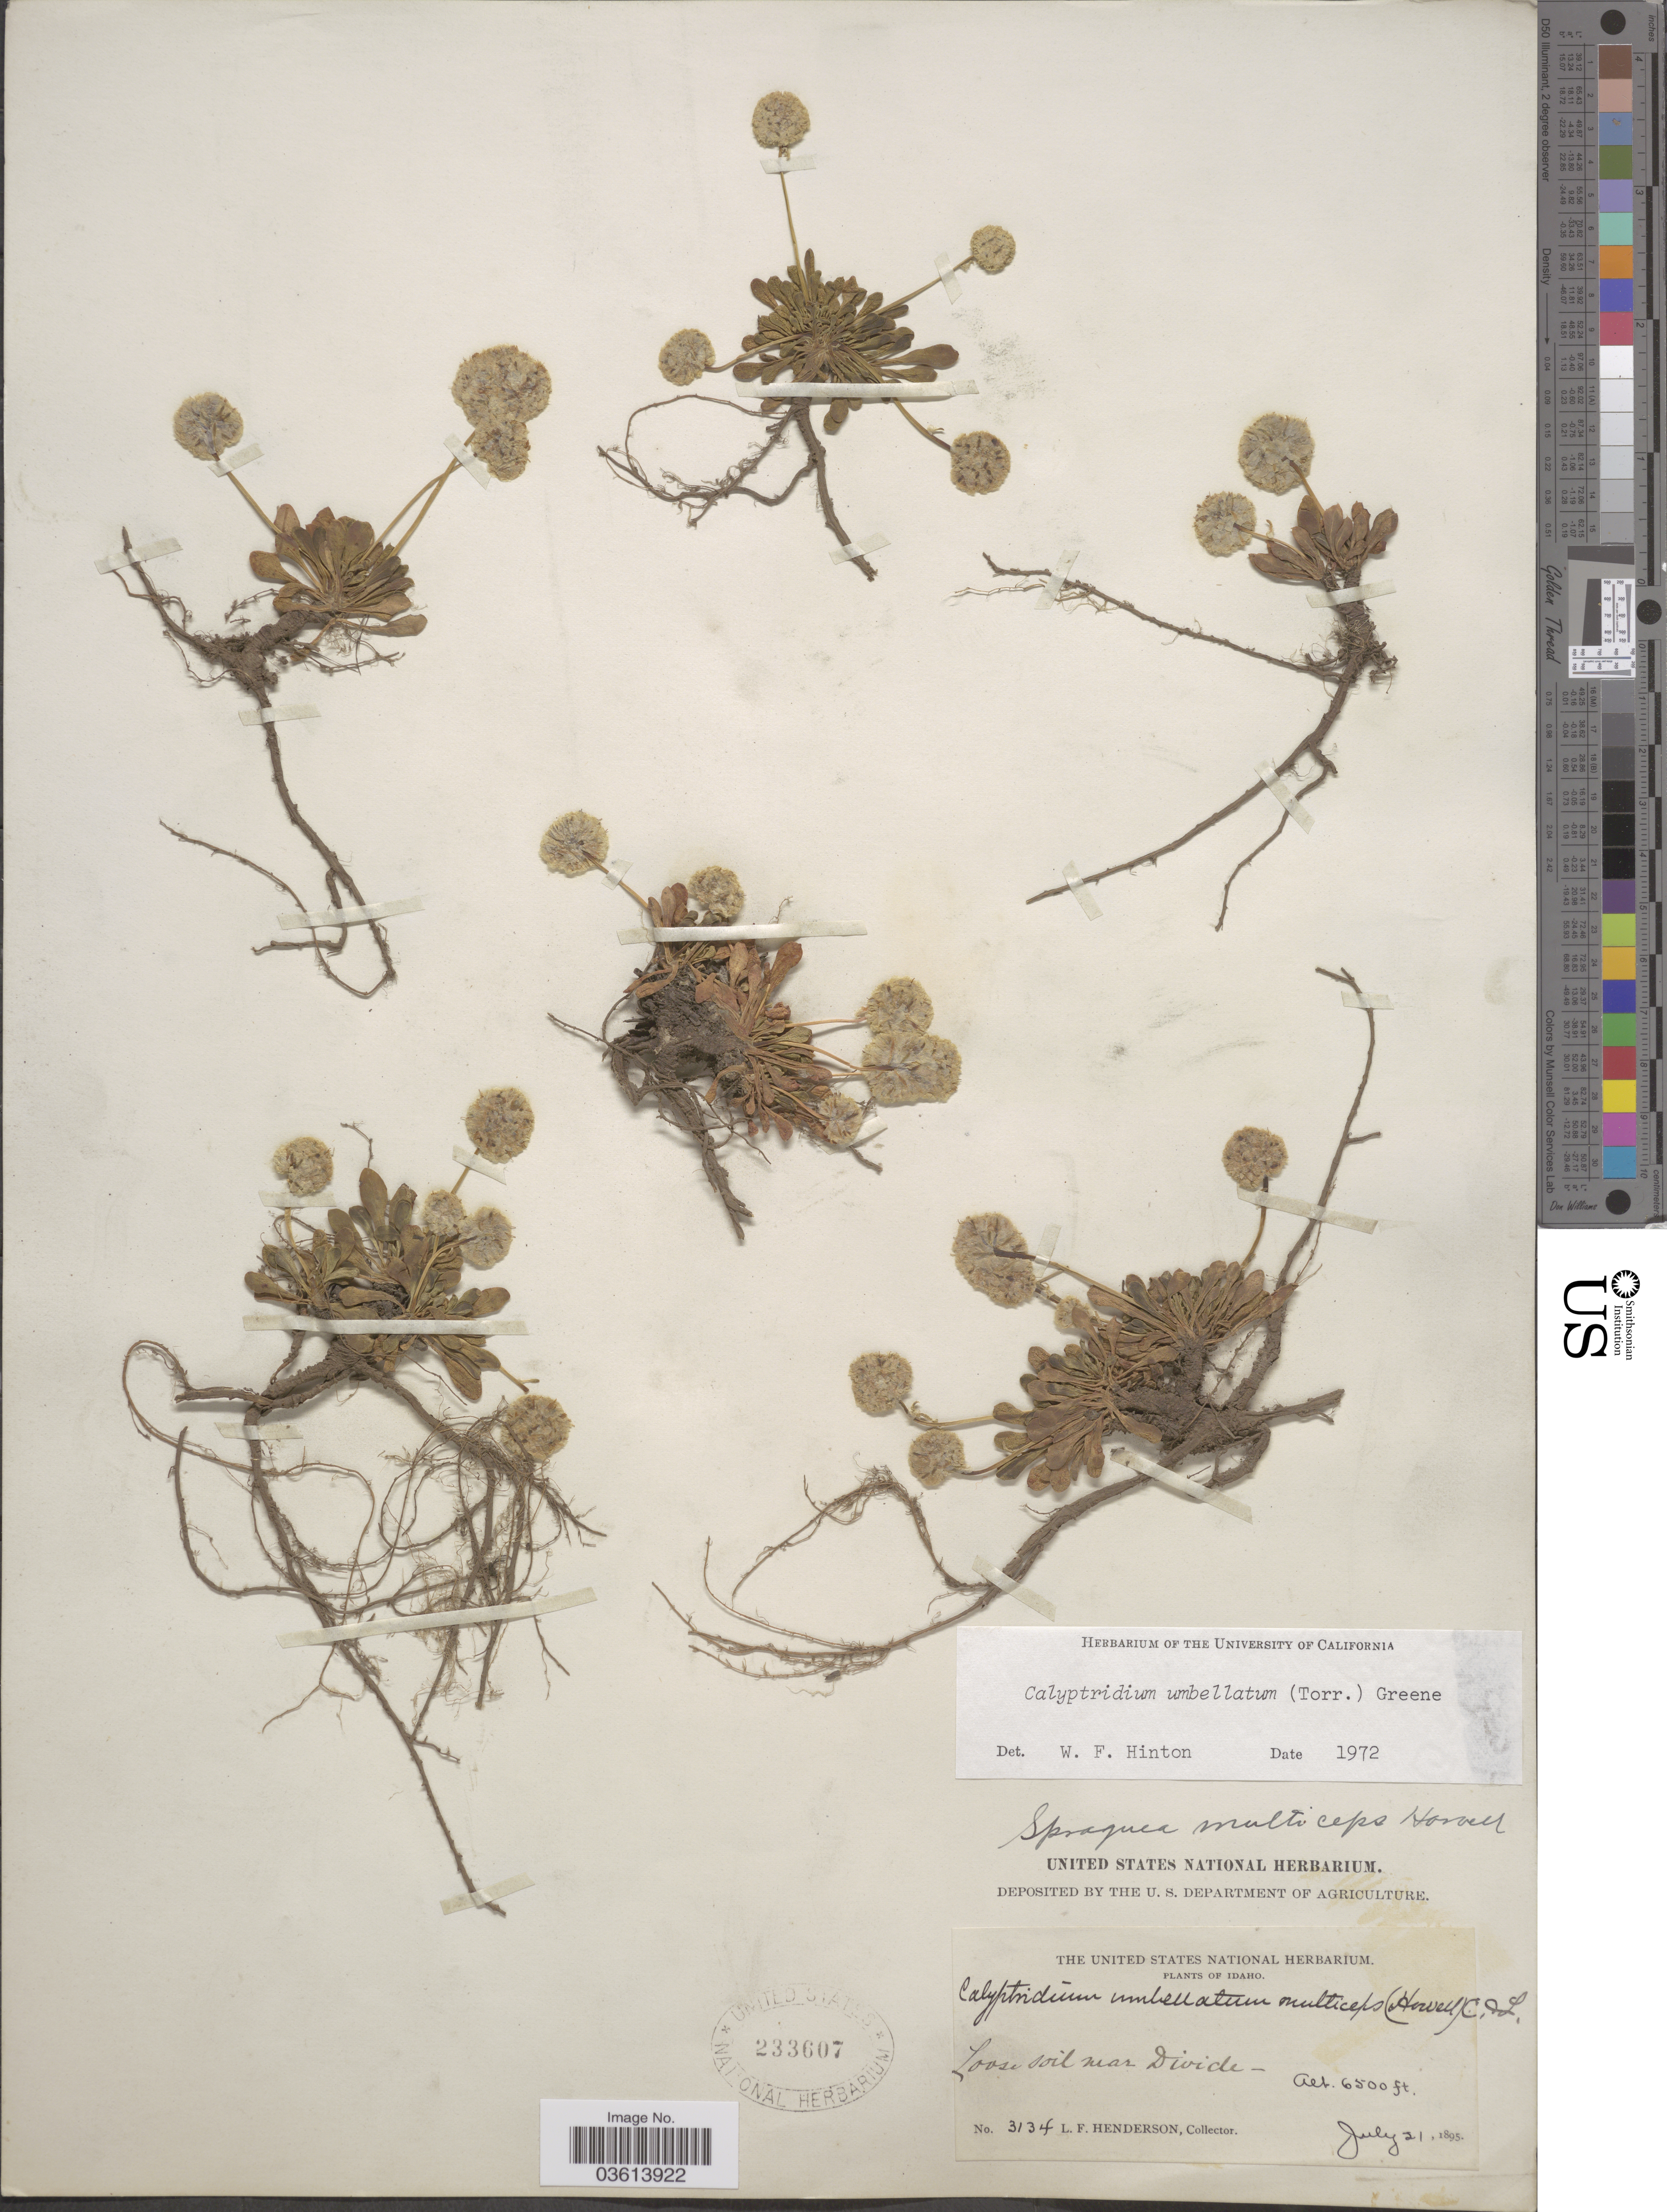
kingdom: Plantae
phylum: Tracheophyta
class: Magnoliopsida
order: Caryophyllales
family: Montiaceae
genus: Calyptridium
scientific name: Calyptridium umbellatum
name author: (Torr.) Greene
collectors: L. Henderson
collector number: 3134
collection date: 1895-07-21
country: United States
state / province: Idaho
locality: Near Divide.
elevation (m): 1981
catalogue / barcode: US 233607